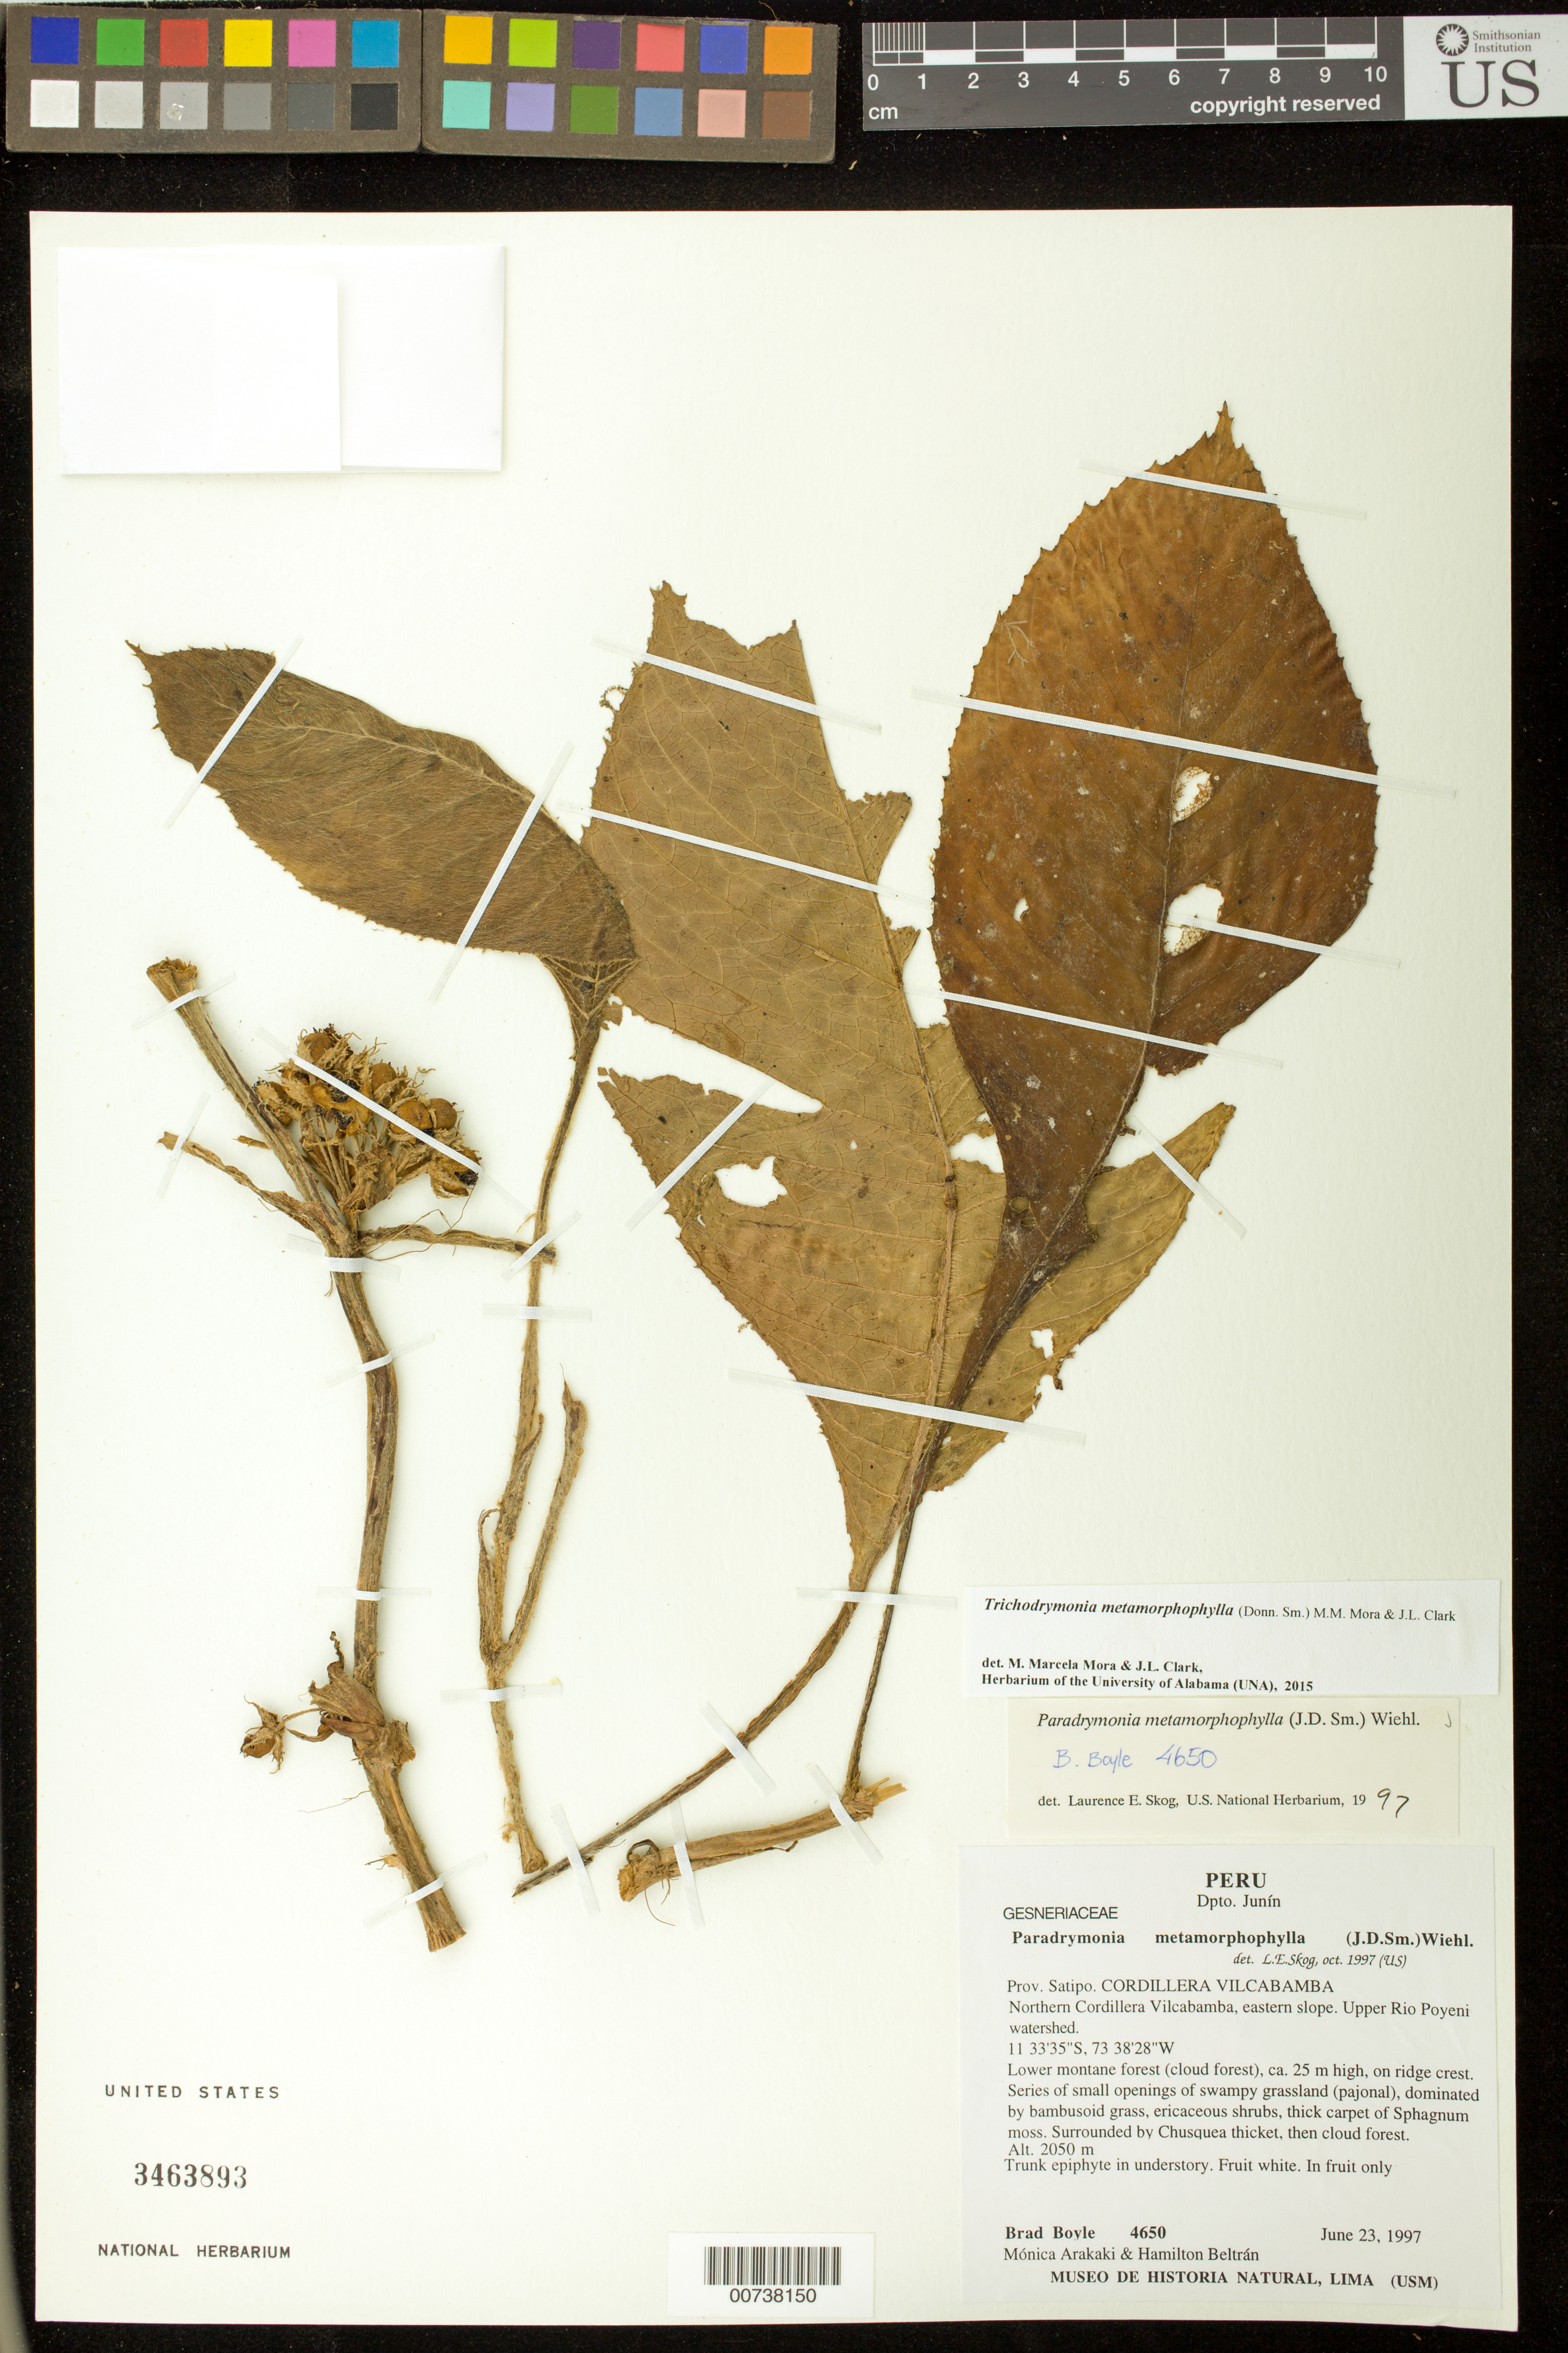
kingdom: Plantae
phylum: Tracheophyta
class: Magnoliopsida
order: Lamiales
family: Gesneriaceae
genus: Trichodrymonia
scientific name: Trichodrymonia metamorphophylla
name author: (Donn. Sm.) M.M. Mora & J.L. Clark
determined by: Mora, M. M.; Clark, J. L.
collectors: B. Boyle, M. Arakaki & H. Beltrán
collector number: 4650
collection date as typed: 23 Jun 1997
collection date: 1997-06-23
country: Peru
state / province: Junín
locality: Prov. Satipo, Cordillera Vilcabamba, northern Cordillera Vilcabamba, eastern slope. Upper Rio Poyeni watershed.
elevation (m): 2050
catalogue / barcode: US 3463893